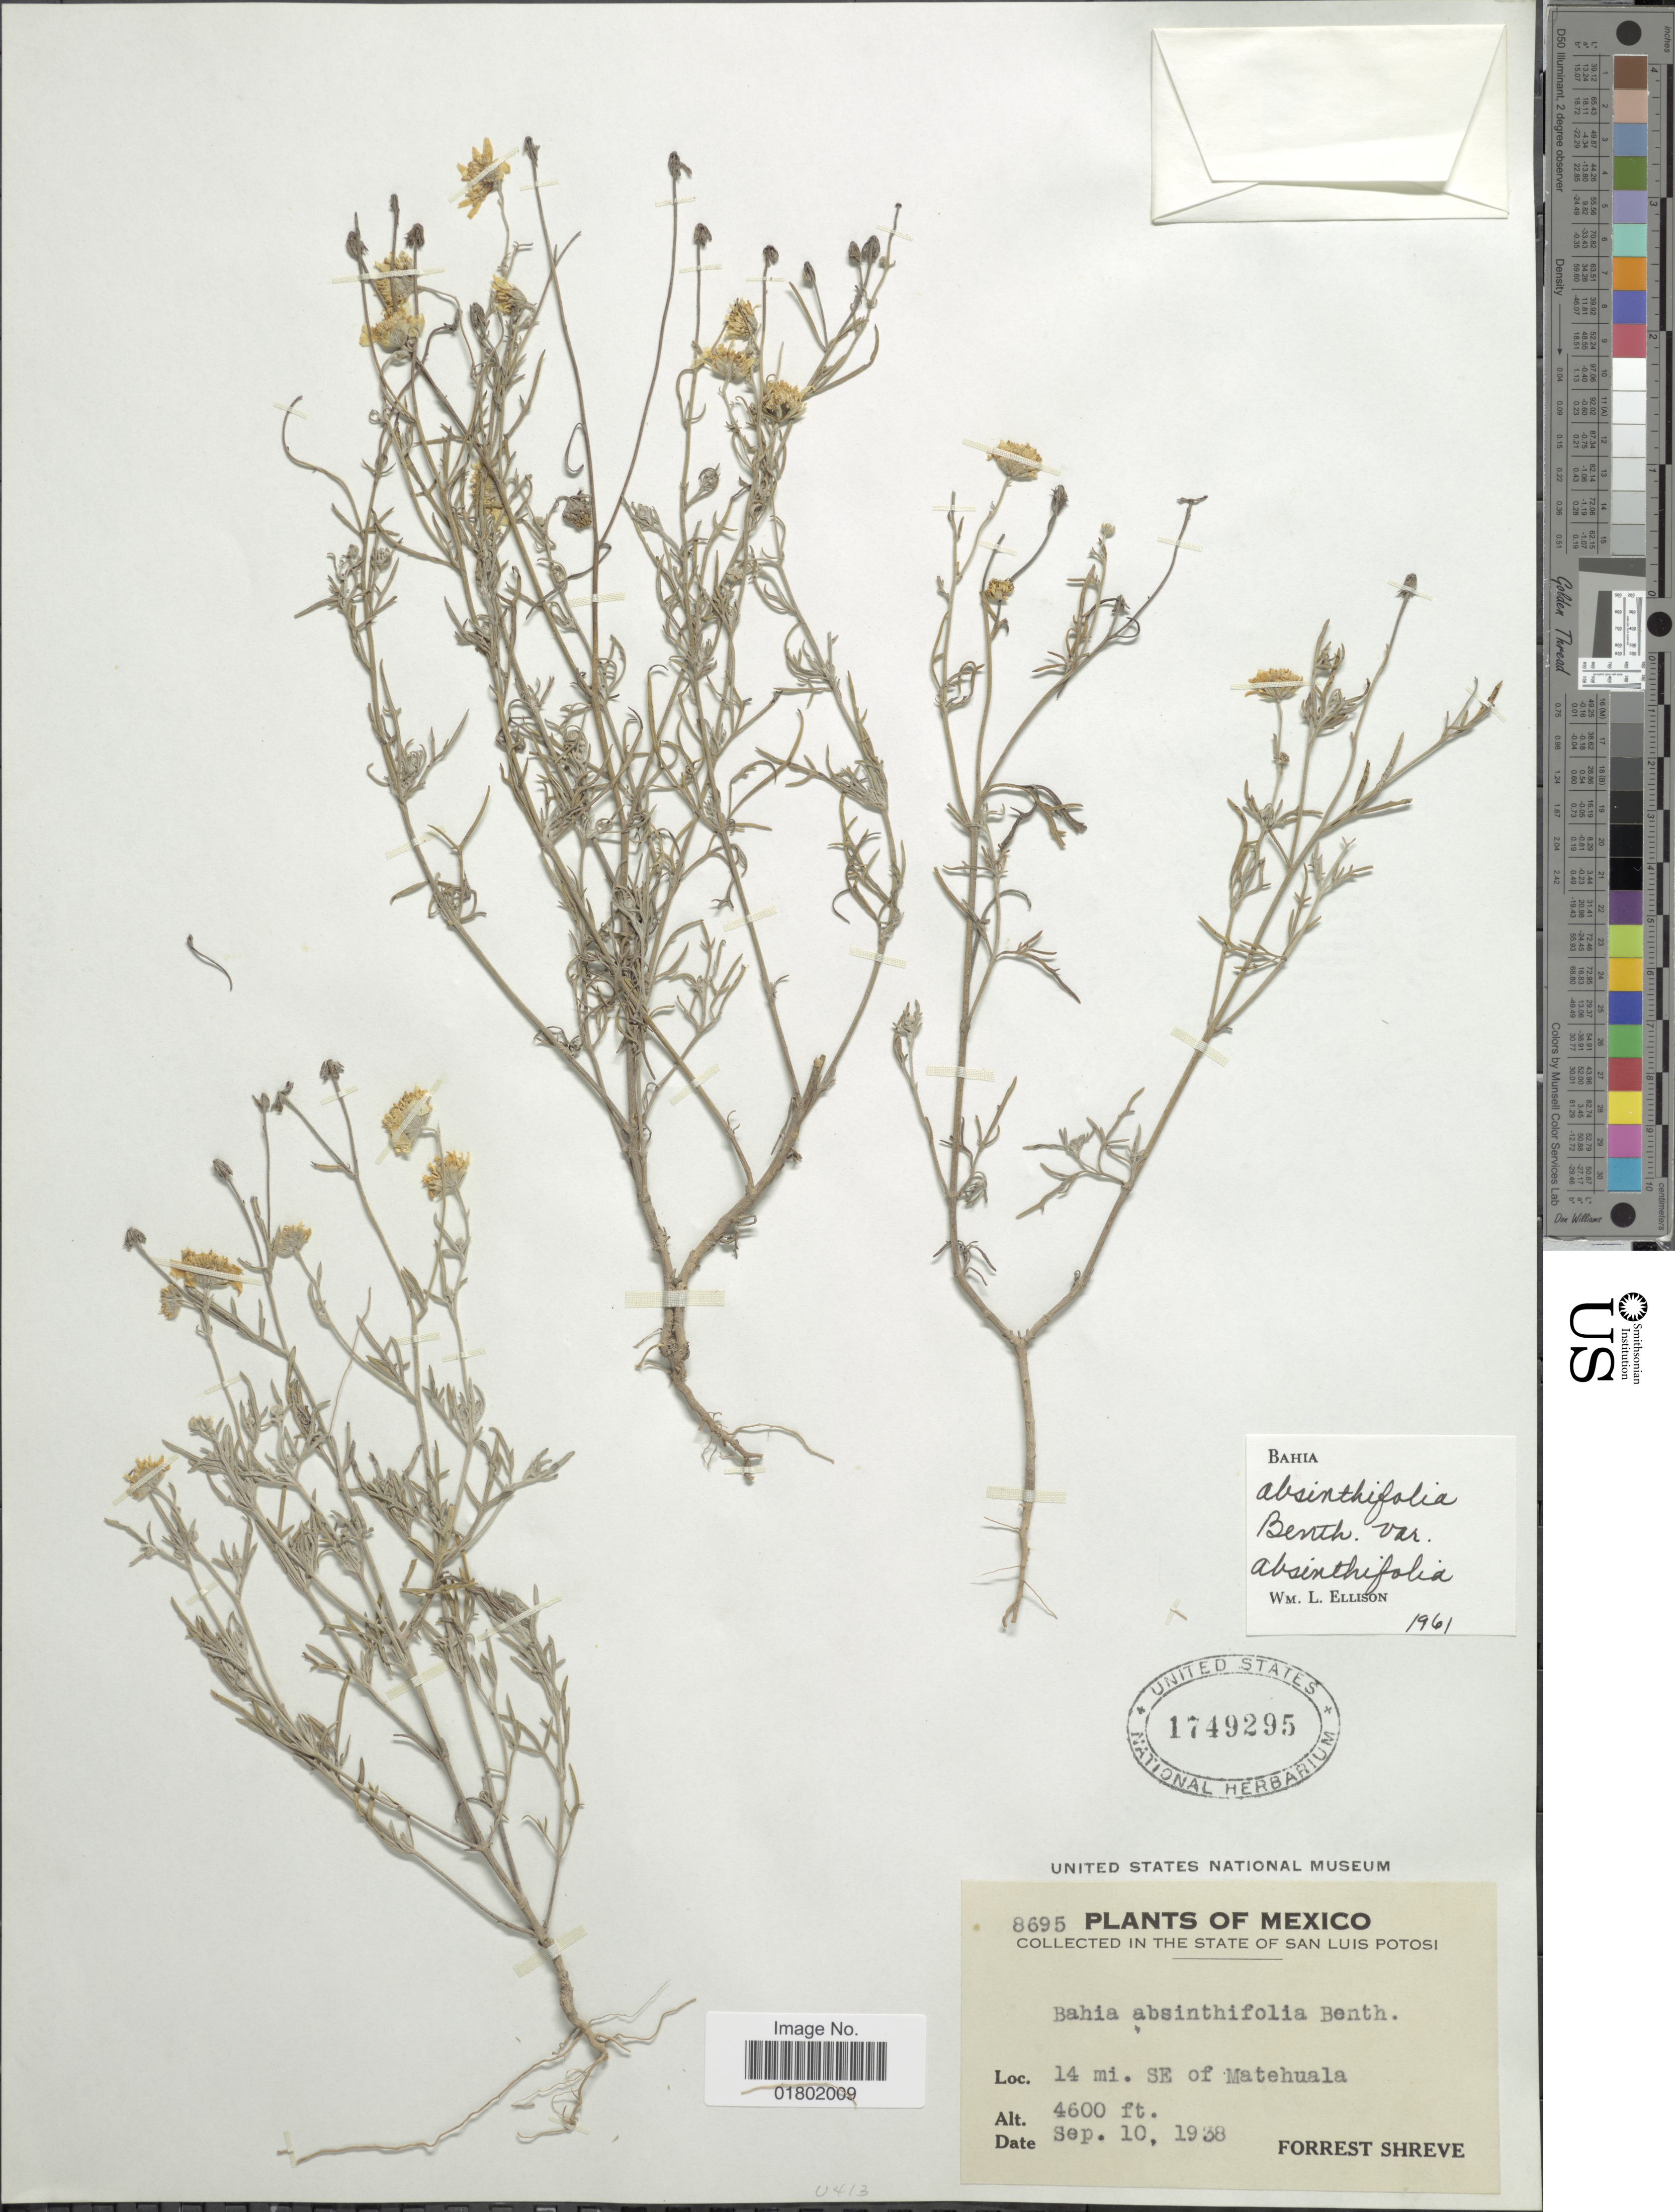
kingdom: Plantae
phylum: Tracheophyta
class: Magnoliopsida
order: Asterales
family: Asteraceae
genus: Bahia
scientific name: Bahia absinthifolia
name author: Benth.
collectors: F. Shreve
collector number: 8695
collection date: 1938-09-10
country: Mexico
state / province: San Luis Potosí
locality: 14 mi. SE of Matehuala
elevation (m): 1402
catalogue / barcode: US 1749295